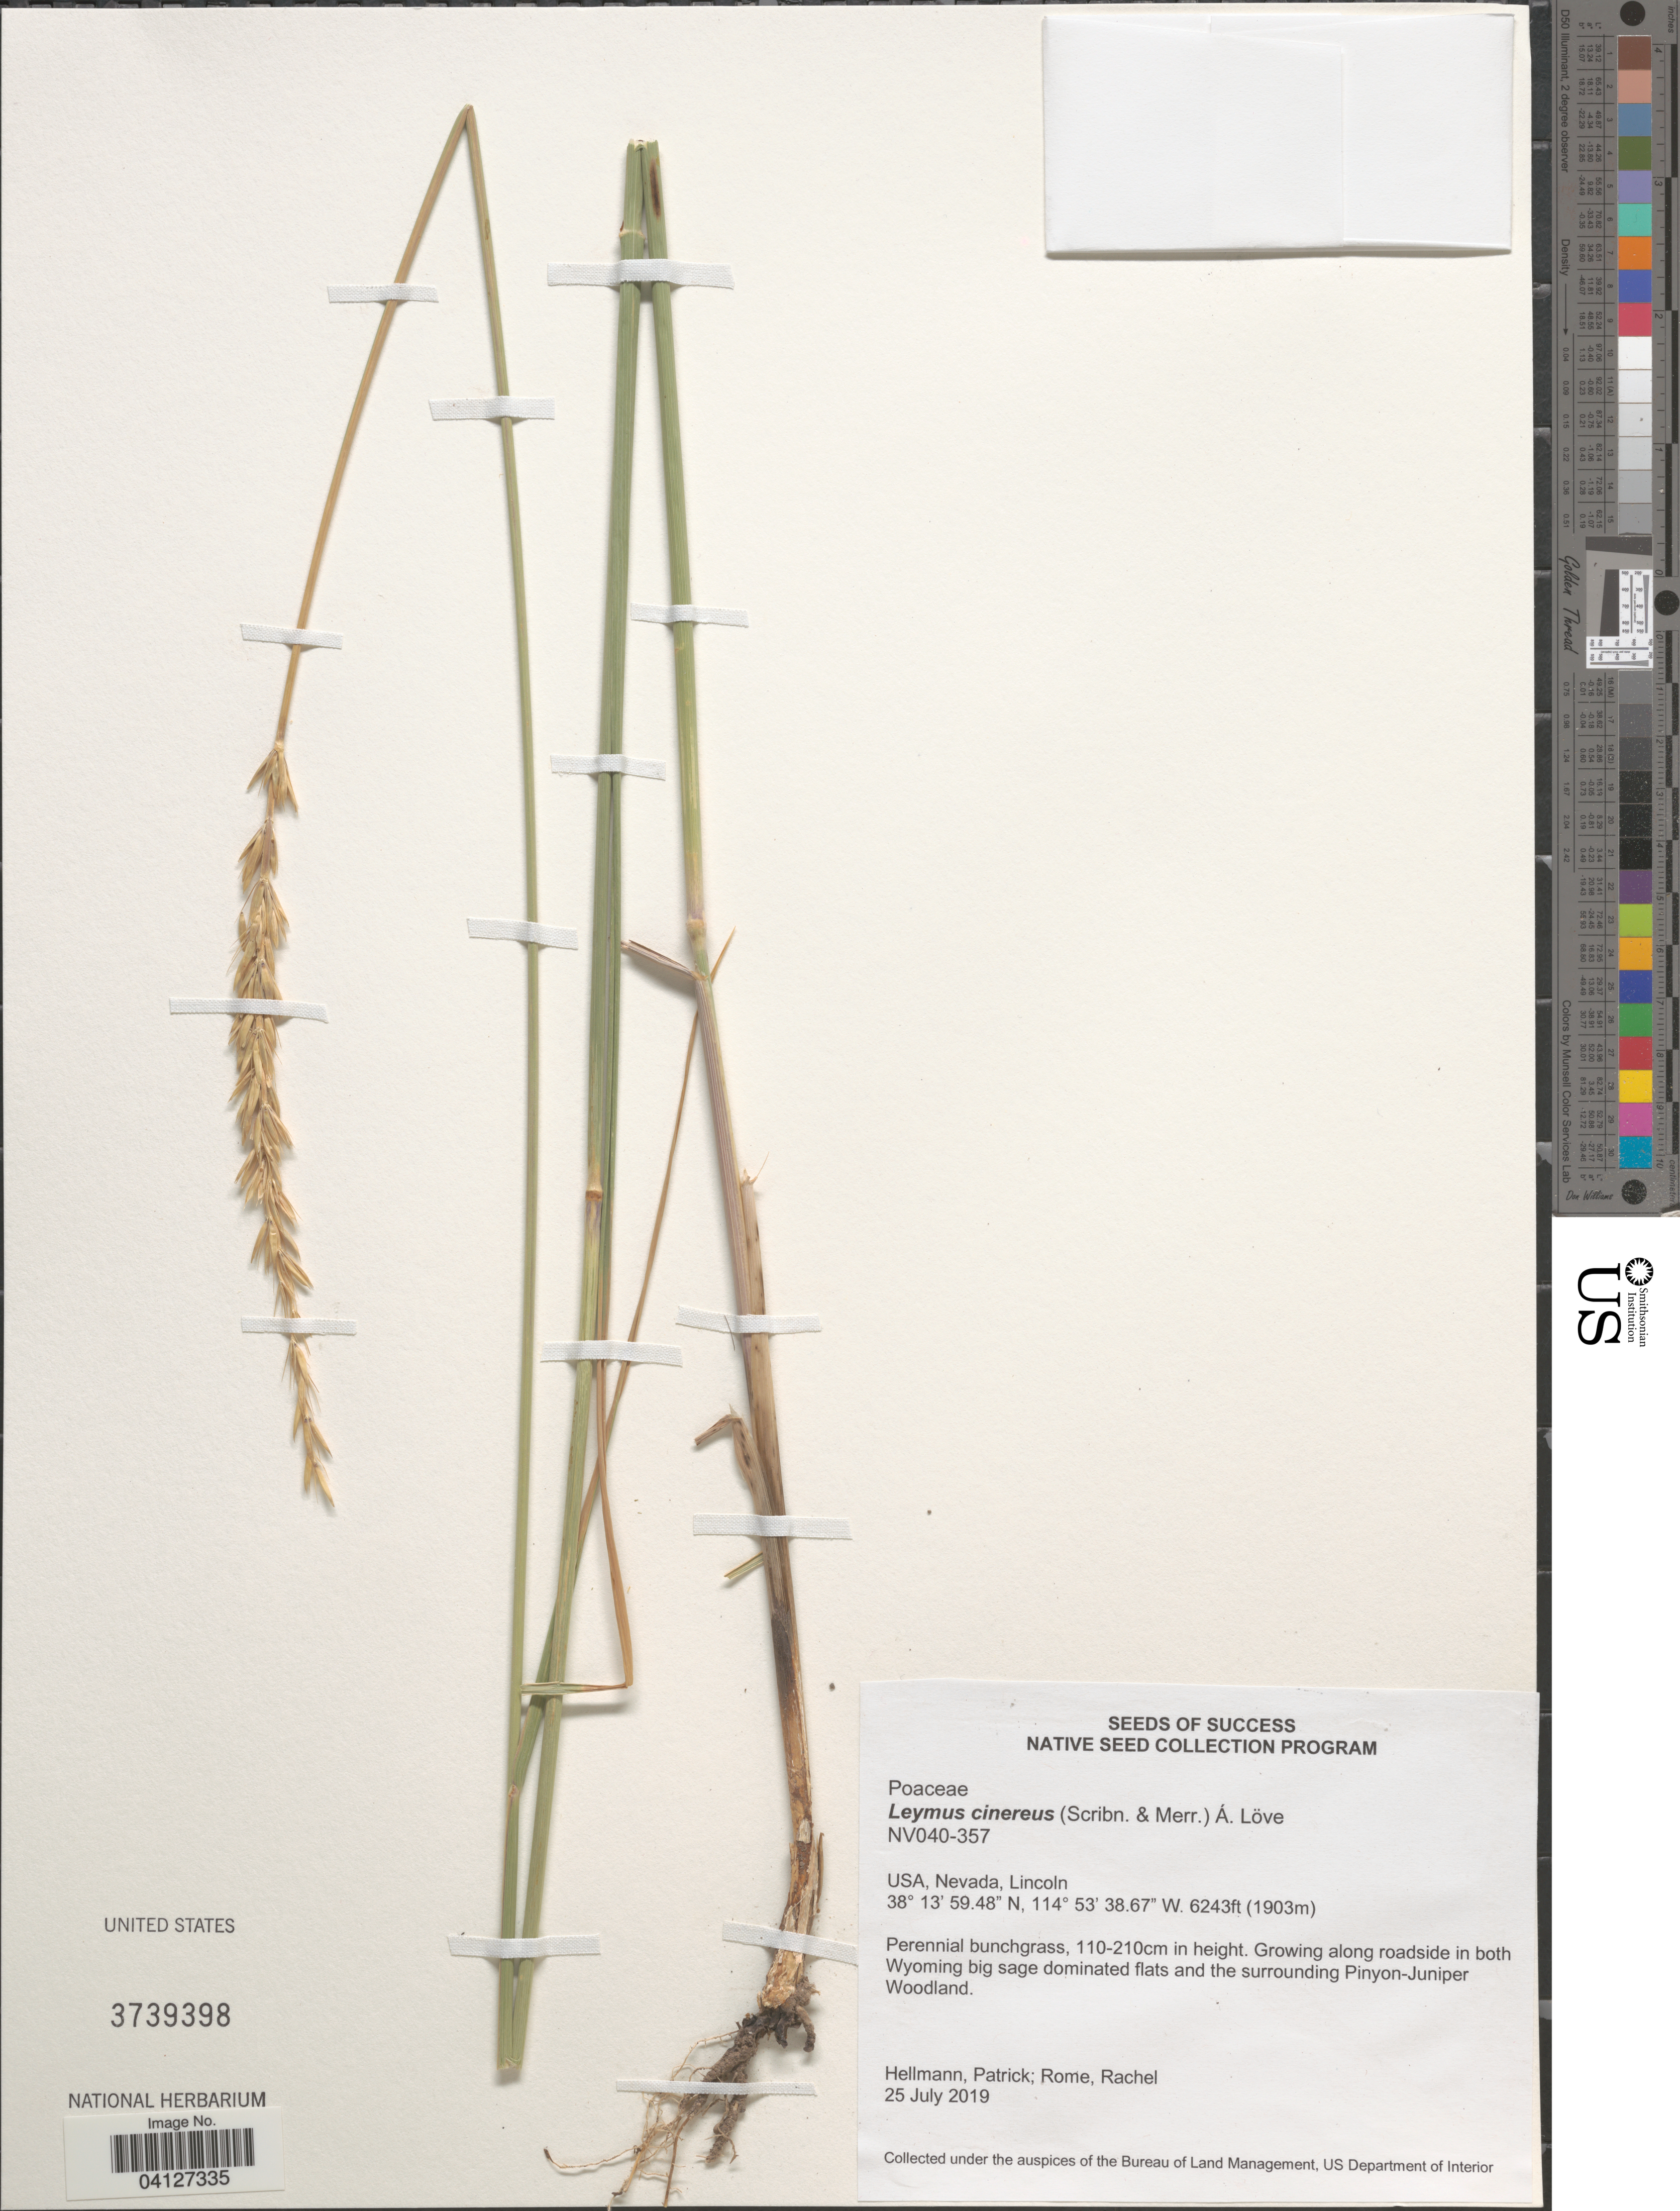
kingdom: Plantae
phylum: Tracheophyta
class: Liliopsida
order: Poales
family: Poaceae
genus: Leymus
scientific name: Leymus cinereus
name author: (Scribn. & Merr.) Á. Löve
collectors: P. Hellmann & R. Rome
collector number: NV040-357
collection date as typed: Transcribed d/m/y: 25/7/2019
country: United States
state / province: Nevada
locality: Lincoln. Along roadside in both Wyoming big sage.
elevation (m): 1903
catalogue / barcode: US 3739398